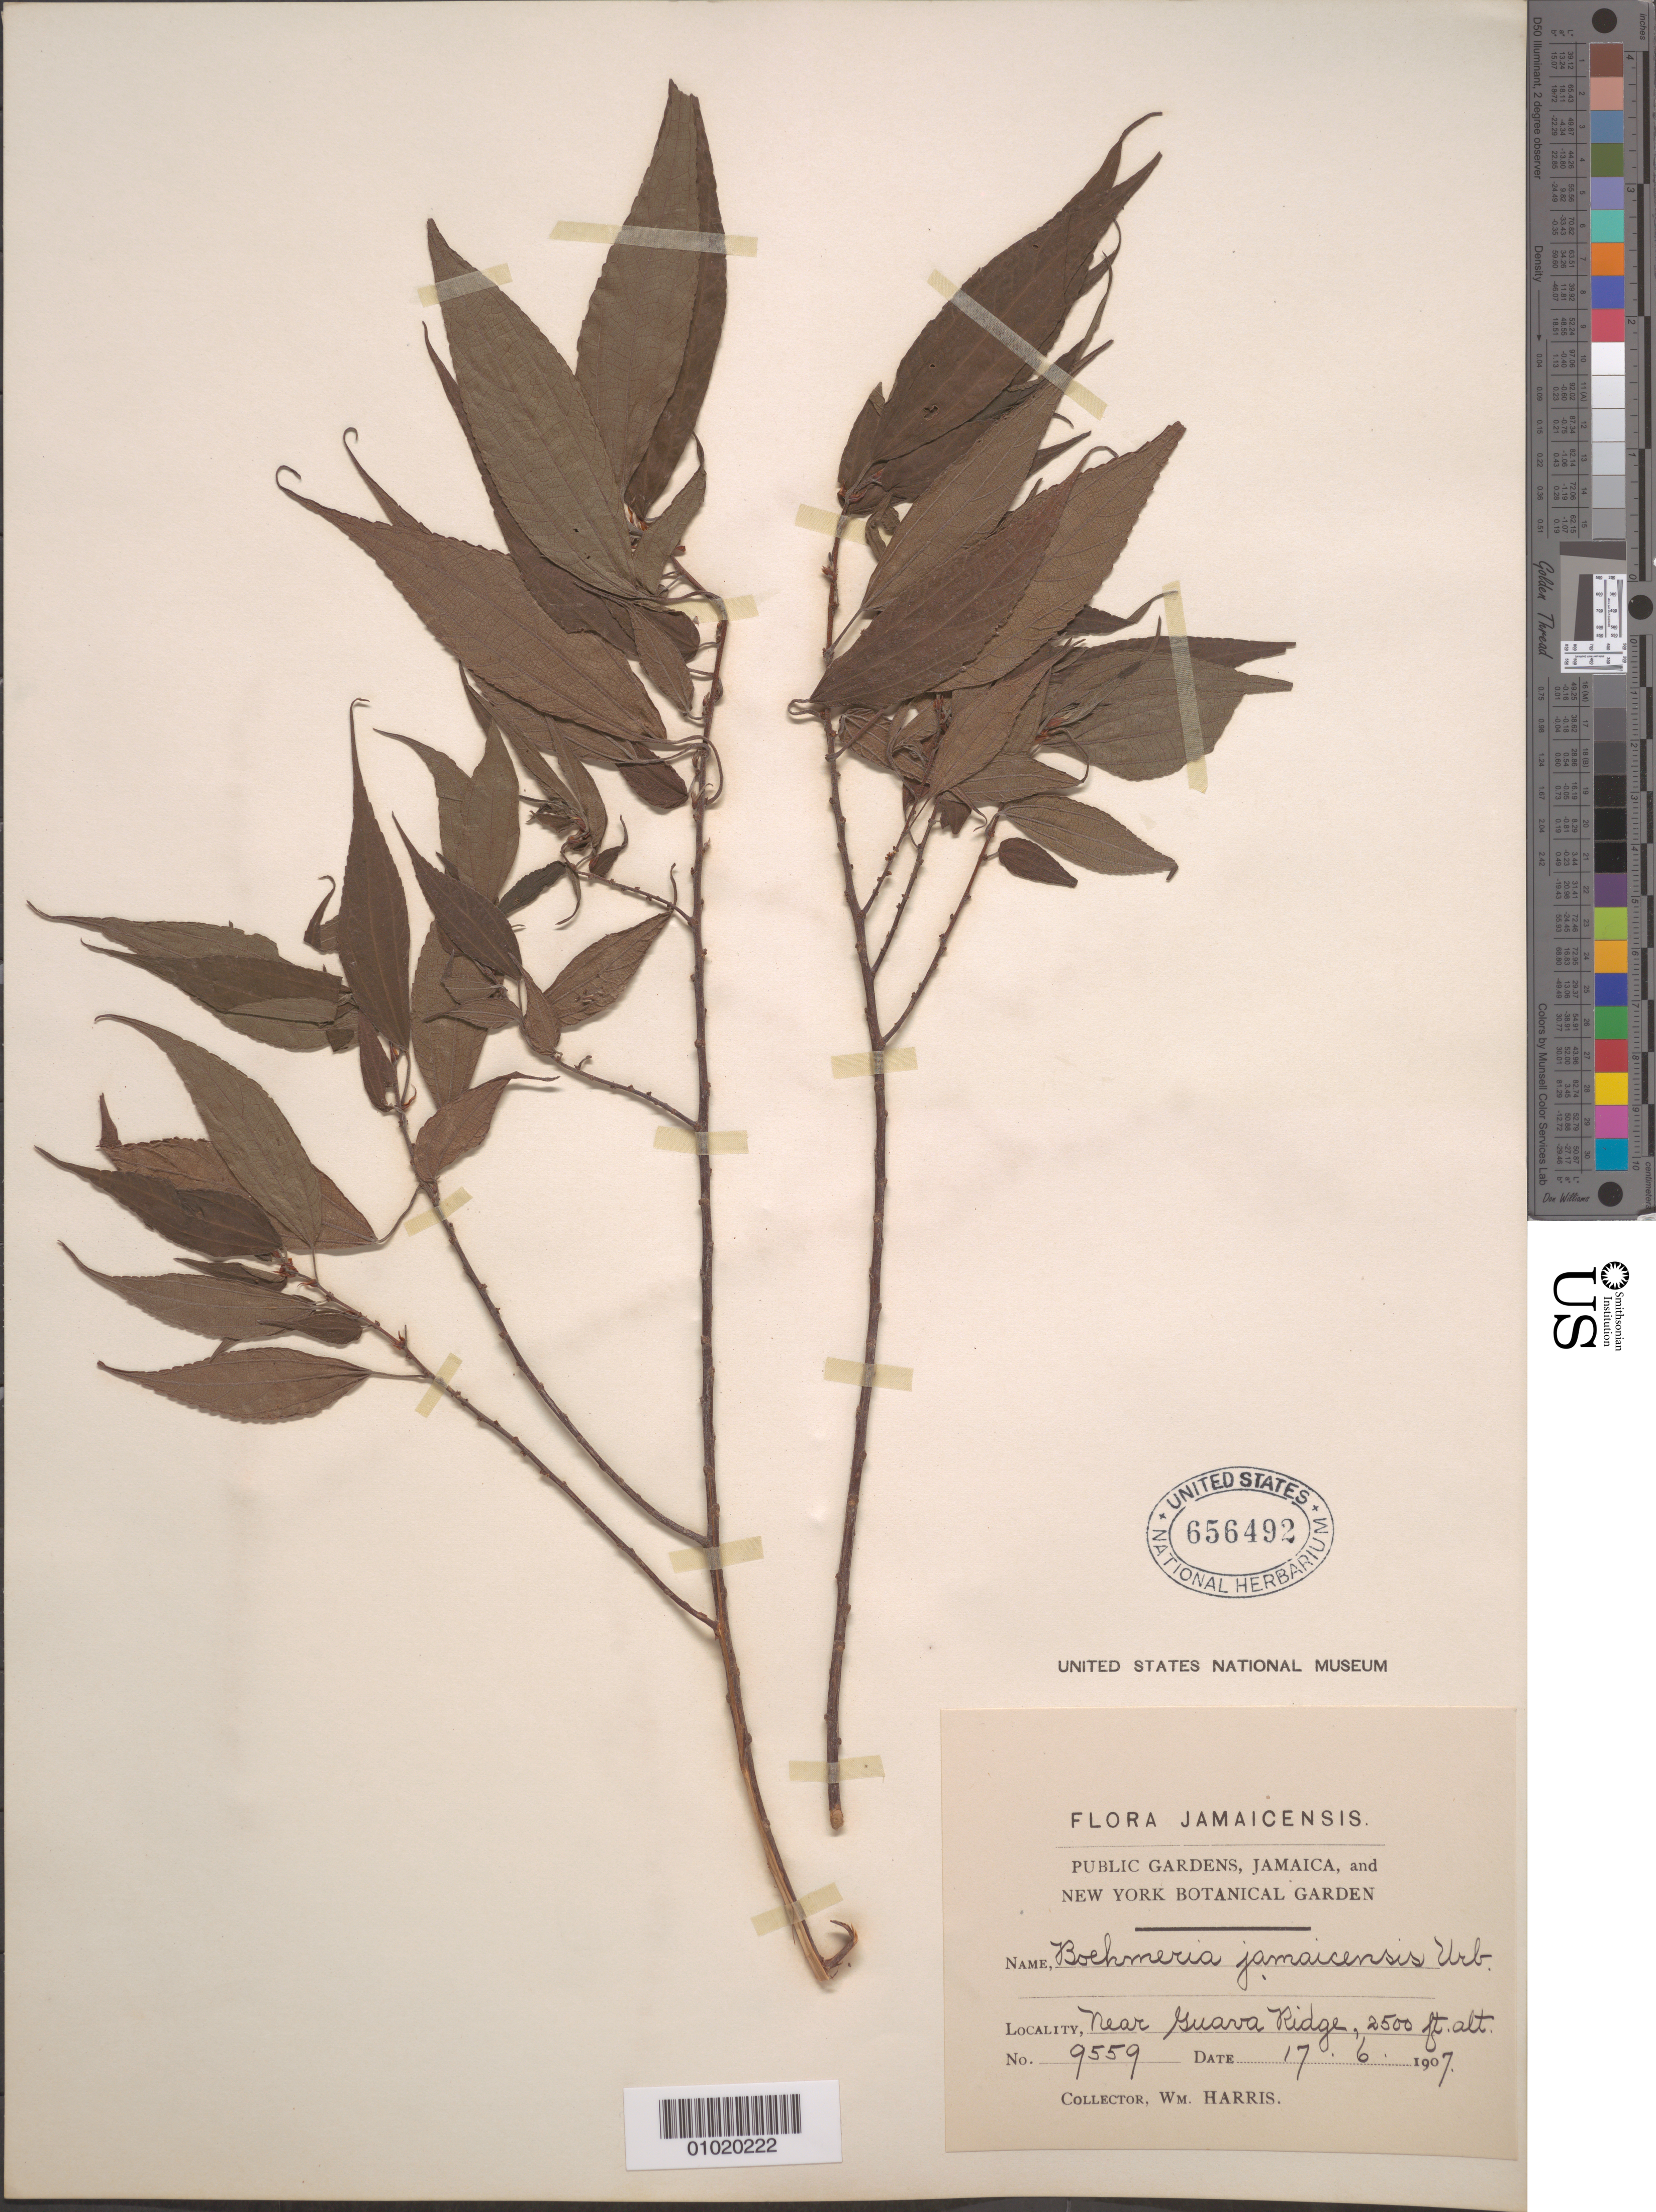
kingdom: Plantae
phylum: Tracheophyta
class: Magnoliopsida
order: Rosales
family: Urticaceae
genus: Boehmeria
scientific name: Boehmeria jamaicensis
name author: Urb.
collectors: W. Harris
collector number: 9559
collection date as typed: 17 Jun 1907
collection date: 1907-06-17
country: Jamaica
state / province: Saint Andrew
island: Jamaica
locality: Near Guava Ridge.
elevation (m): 762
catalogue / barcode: US 656492